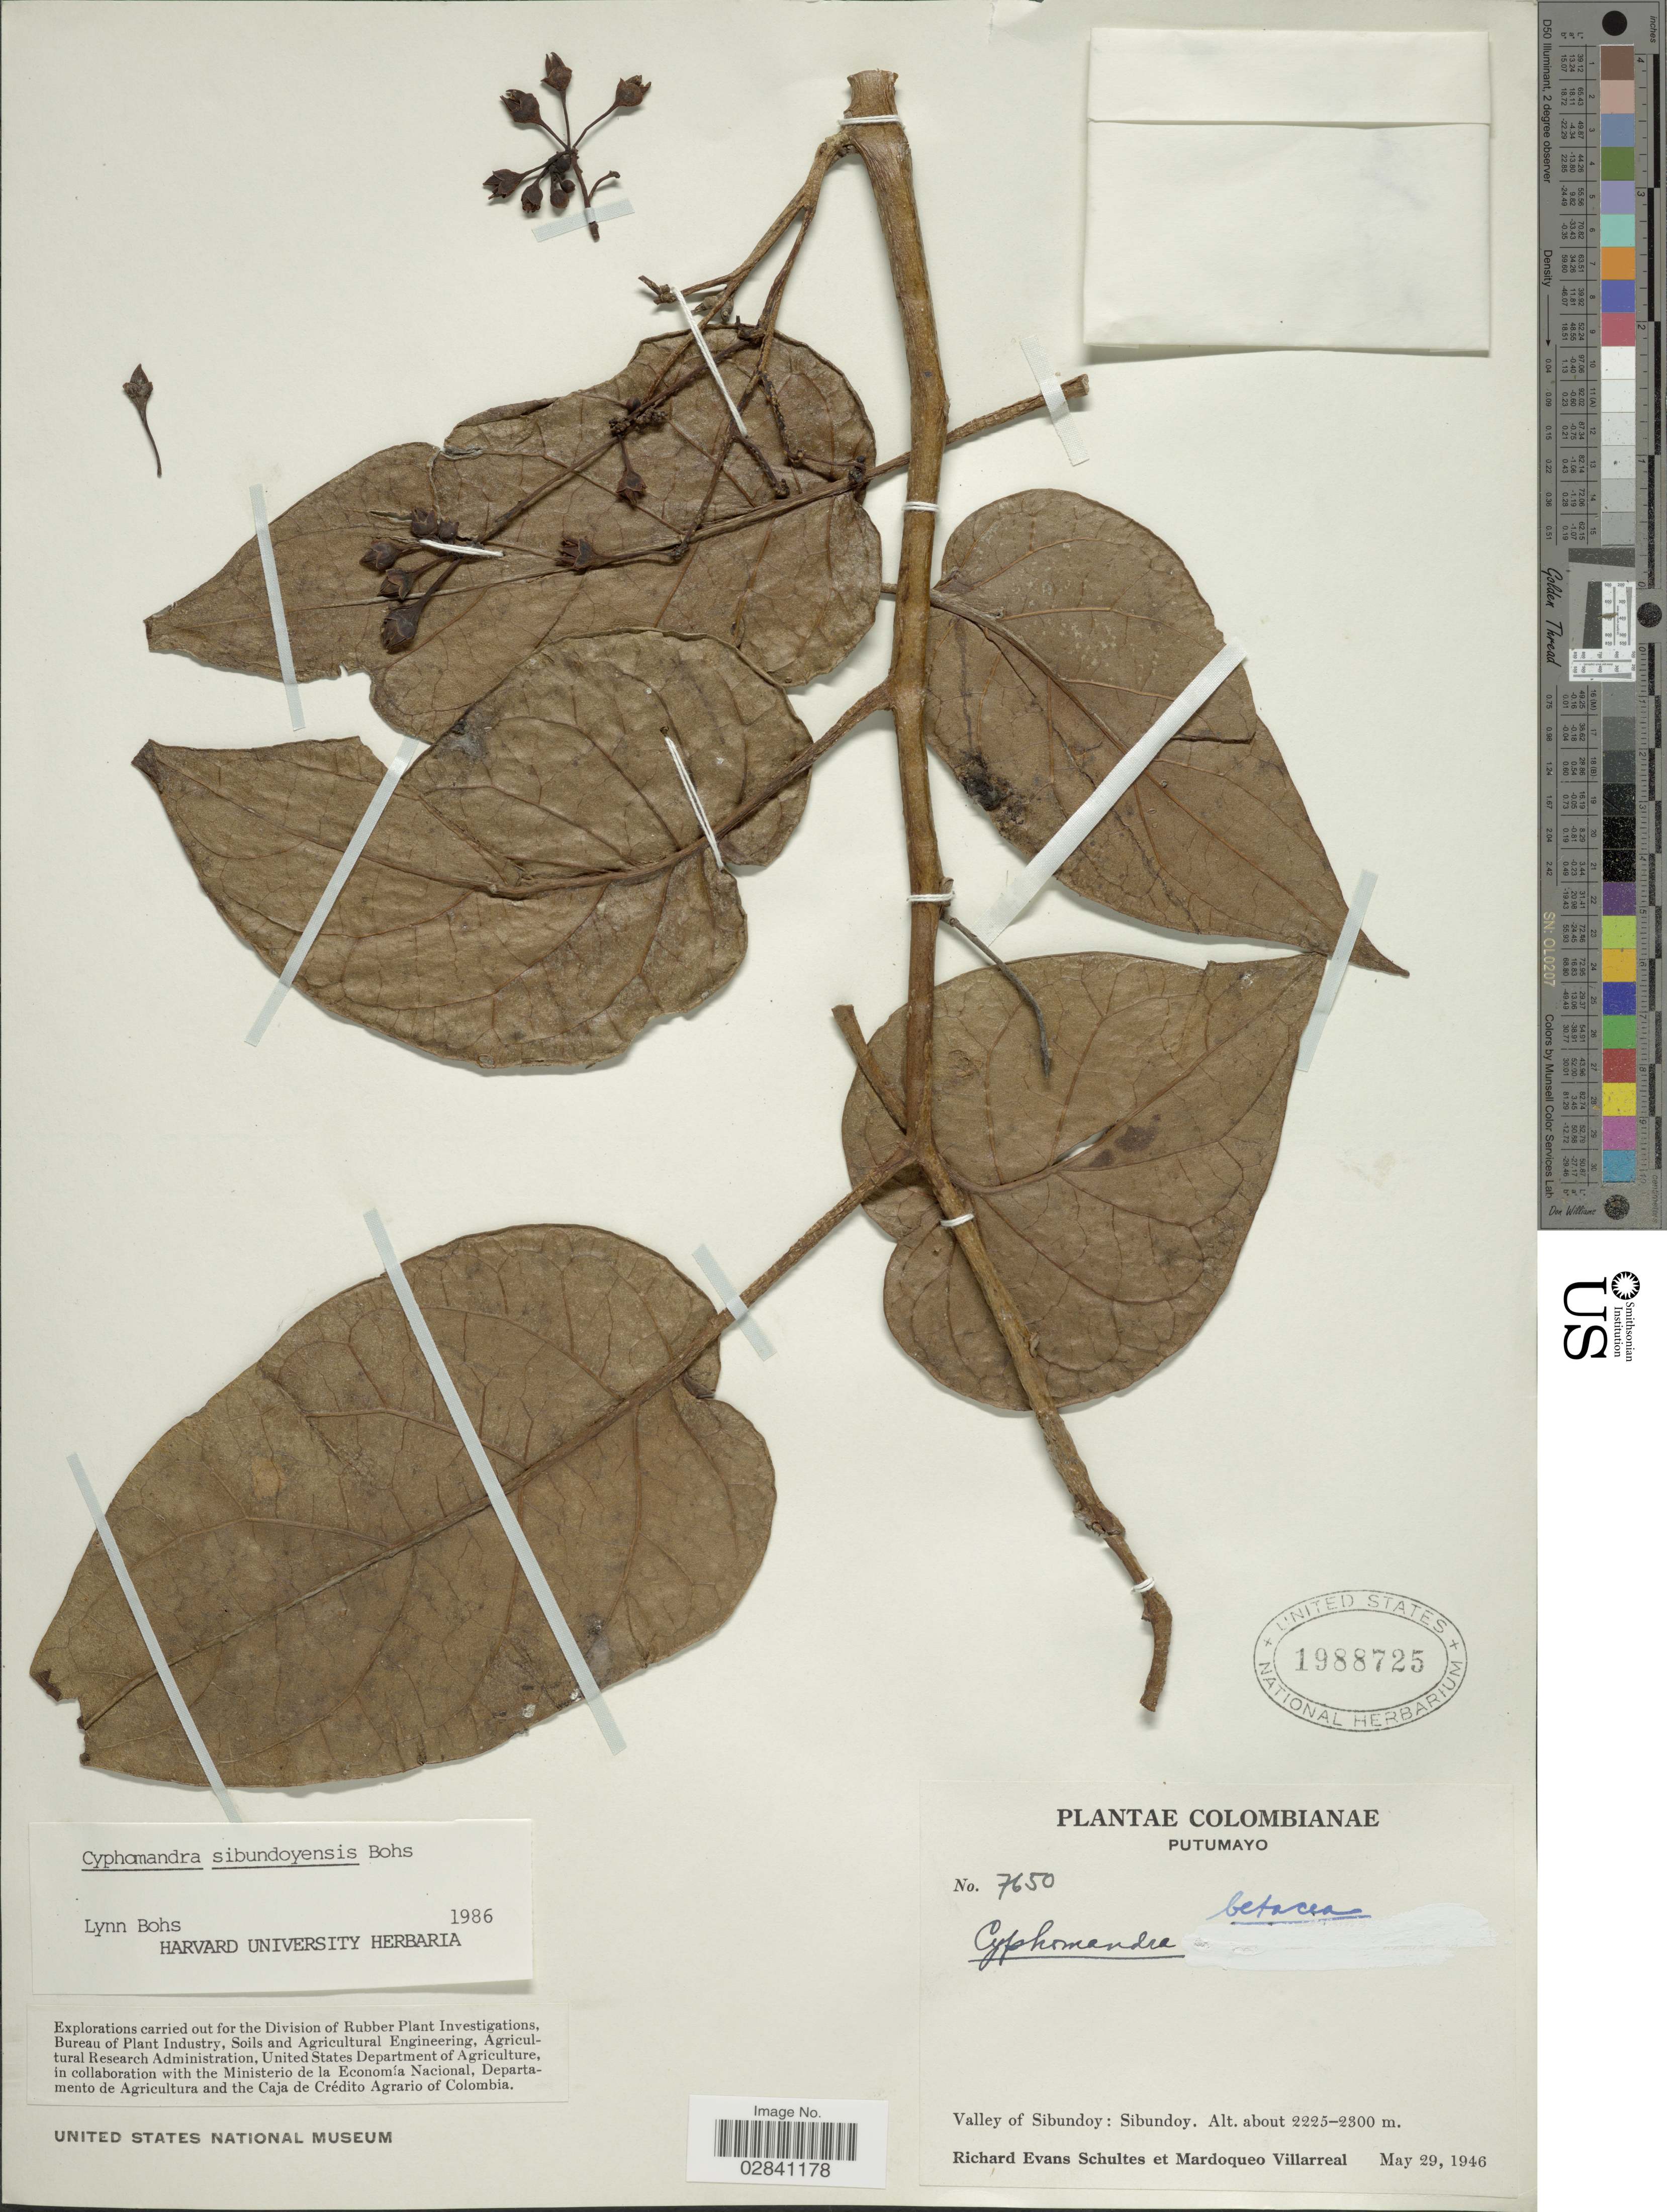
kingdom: Plantae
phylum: Tracheophyta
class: Magnoliopsida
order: Solanales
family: Solanaceae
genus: Cyphomandra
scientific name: Cyphomandra sibundoyensis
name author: Bohs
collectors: R. E. Schultes & M. Villarreal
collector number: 7650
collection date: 1946-05-29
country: Colombia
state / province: Putumayo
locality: Valley of Sibundoy: Sibundoy.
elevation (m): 2225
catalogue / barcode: US 1988725